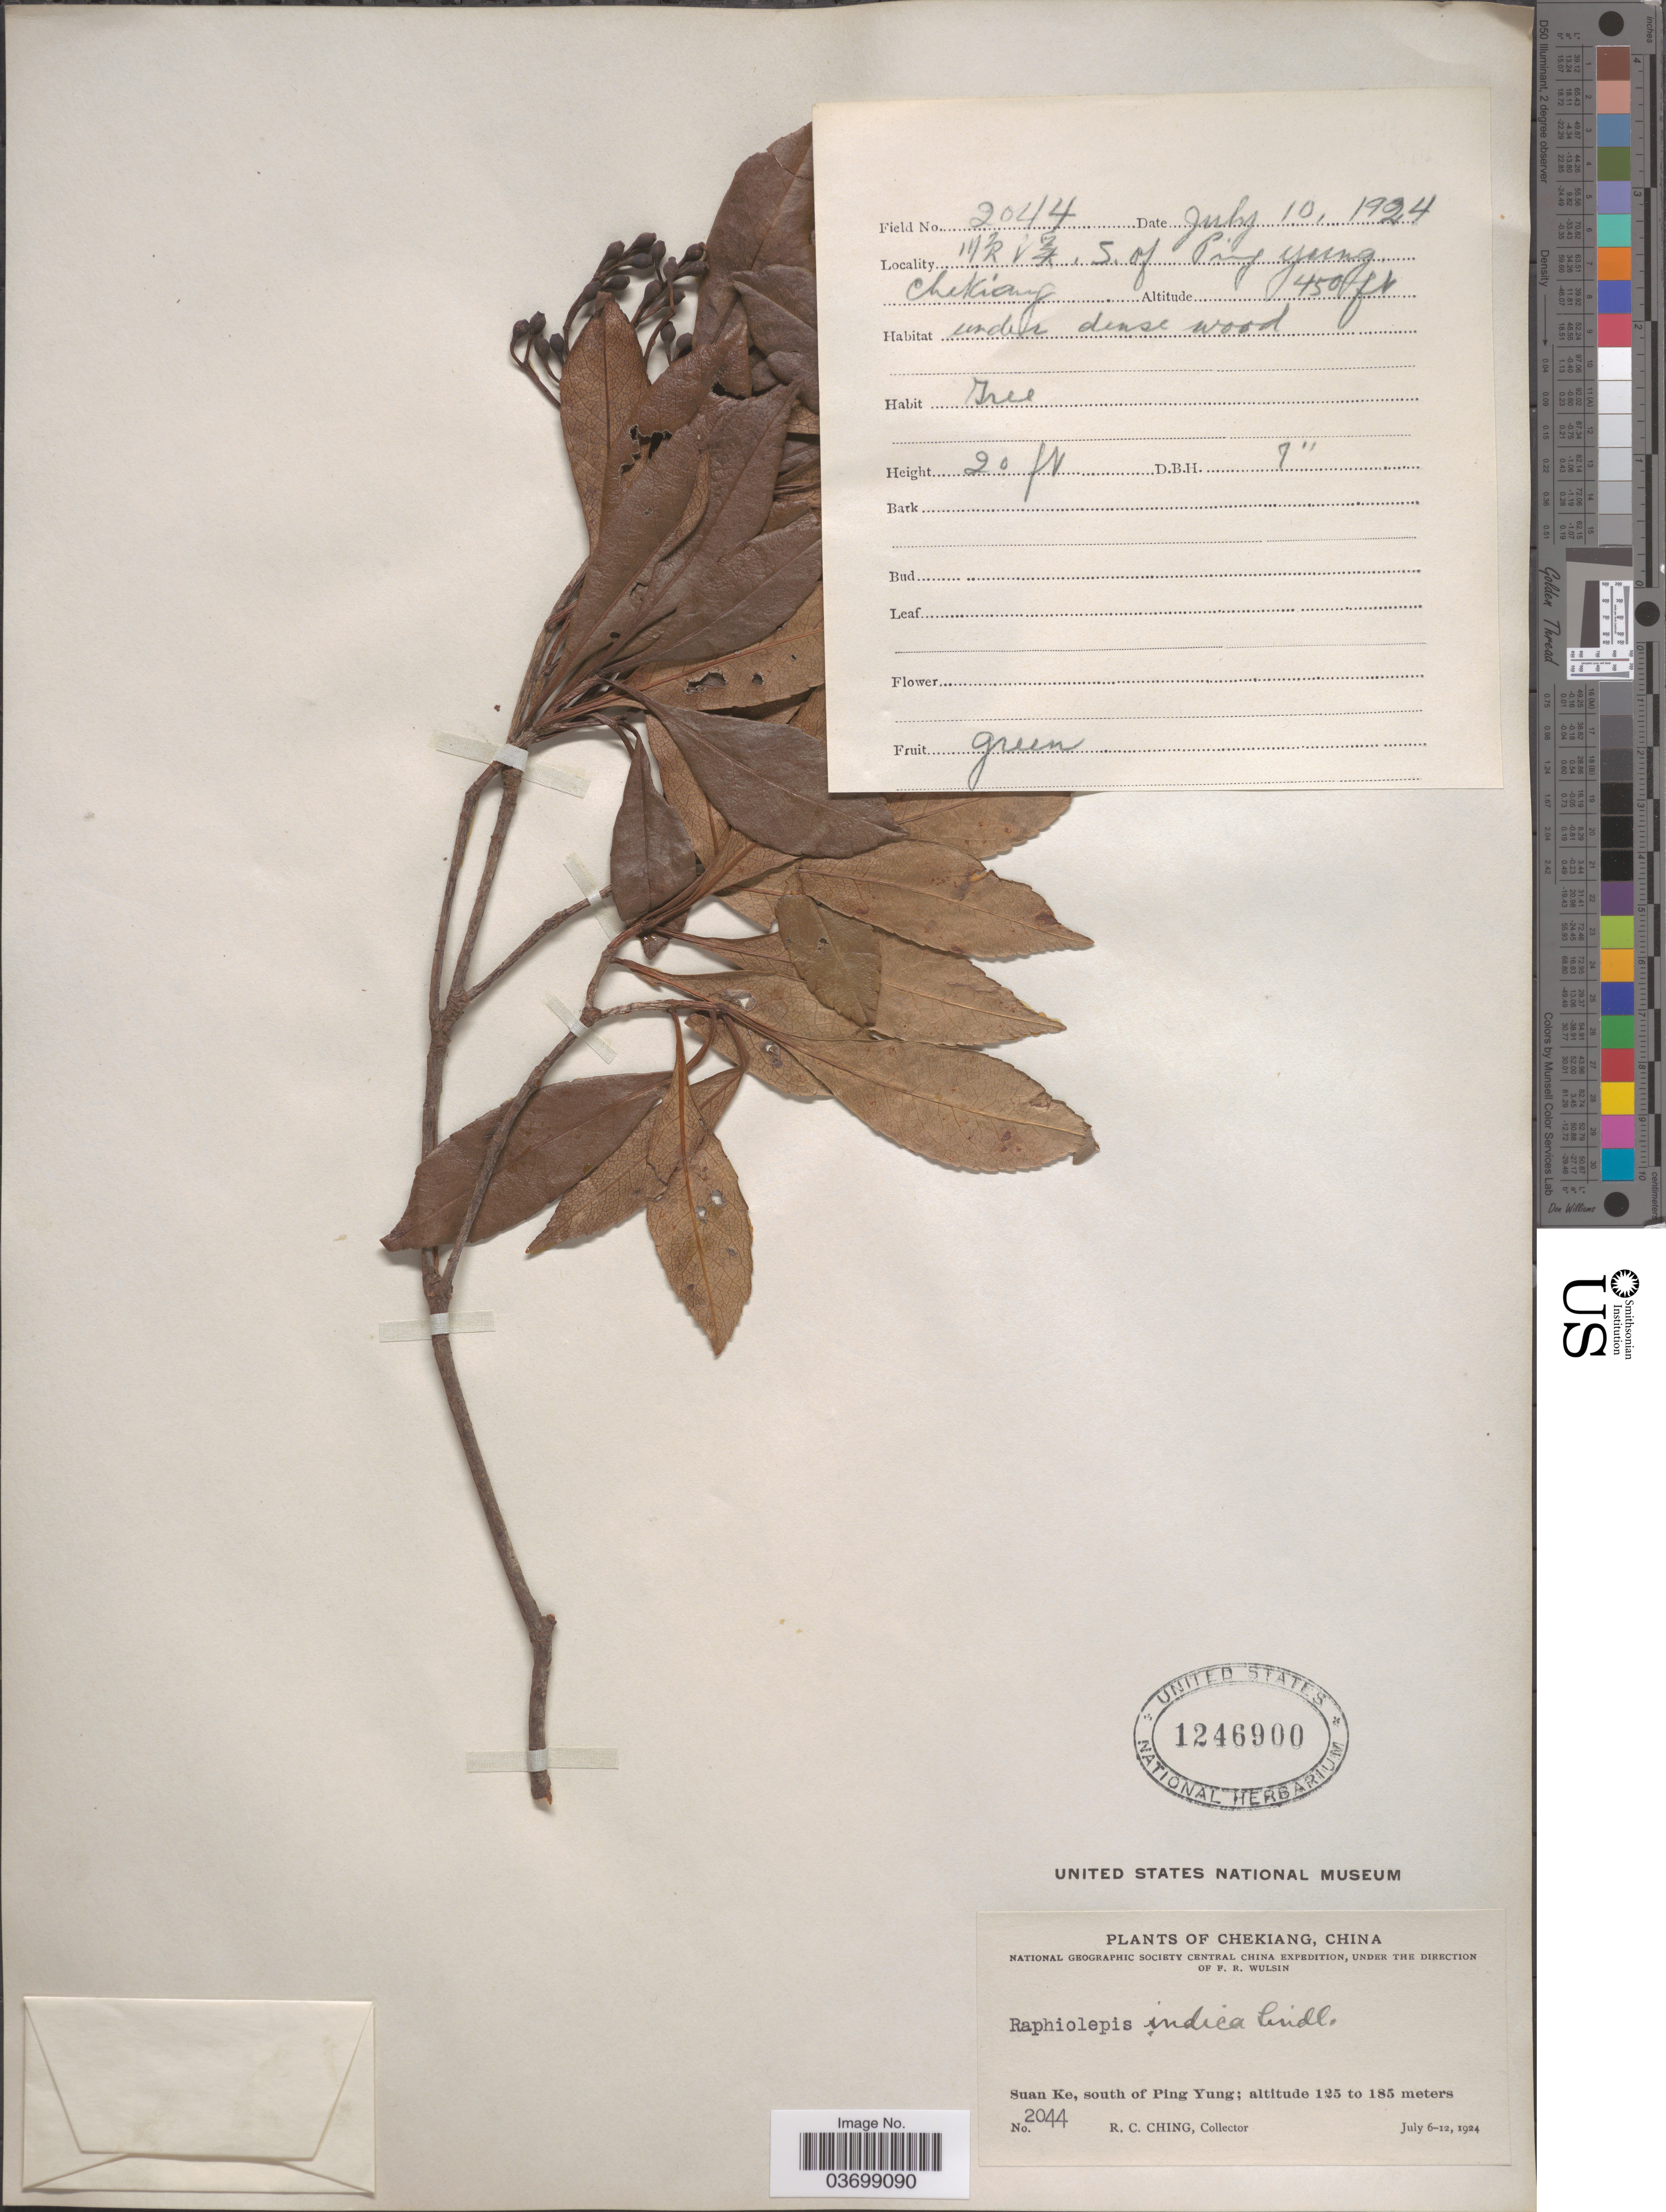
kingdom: Plantae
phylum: Tracheophyta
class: Magnoliopsida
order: Rosales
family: Rosaceae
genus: Rhaphiolepis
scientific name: Rhaphiolepis indica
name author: (L.) Lindl.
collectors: R. C. Ching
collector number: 2044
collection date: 1924-07-10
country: China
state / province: Zhejiang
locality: Chekiang. Suan Ke, south of Ping Yung. X, S. of Ping Yung.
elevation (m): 137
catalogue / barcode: US 1246900